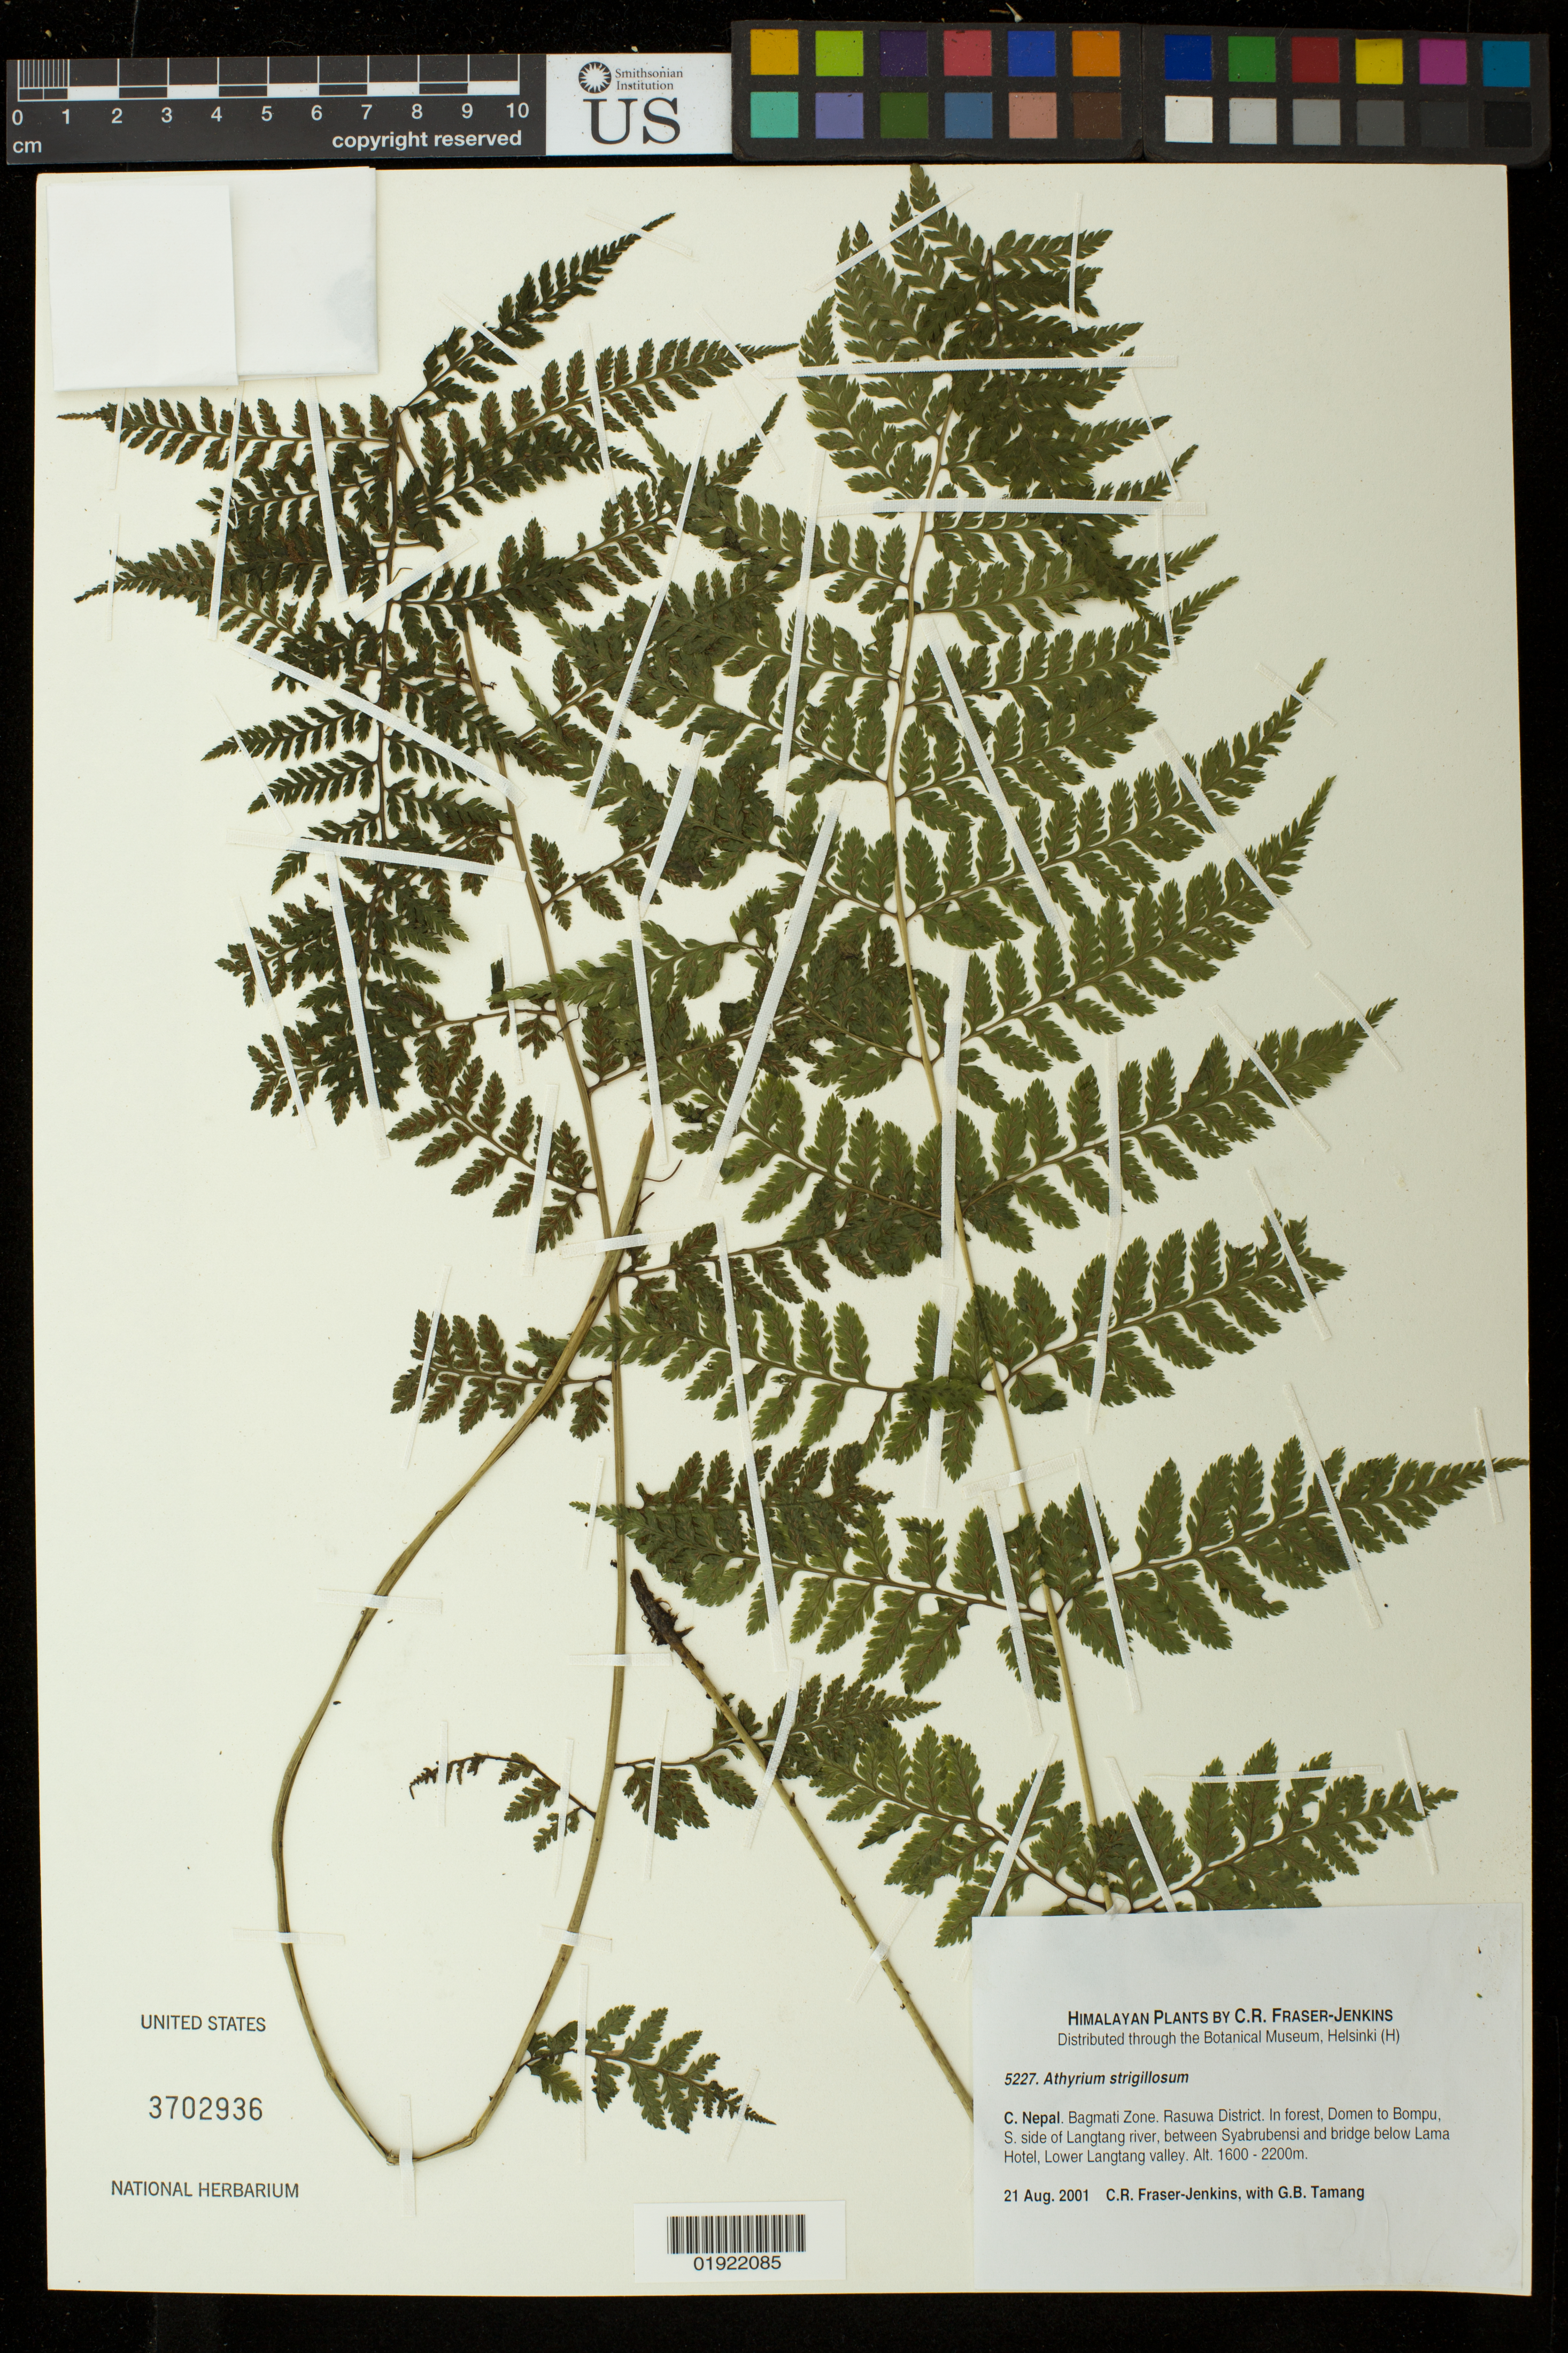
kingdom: Plantae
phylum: Tracheophyta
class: Polypodiopsida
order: Polypodiales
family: Athyriaceae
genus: Athyrium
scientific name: Athyrium strigillosum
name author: (T. Moore ex E.J. Lowe) Salomon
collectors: C. R. Fraser-Jenkins & G. Tamang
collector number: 5227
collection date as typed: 21 Aug 2001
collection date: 2001-08-21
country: Nepal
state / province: Bagmati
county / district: Rasuwa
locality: Domen to Bompu, S. side of Langtang river, betwwen Syabrubensi and bridge below Lama Hotel, Lower Langtang valley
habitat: in forest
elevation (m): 1600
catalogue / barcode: US 3702936